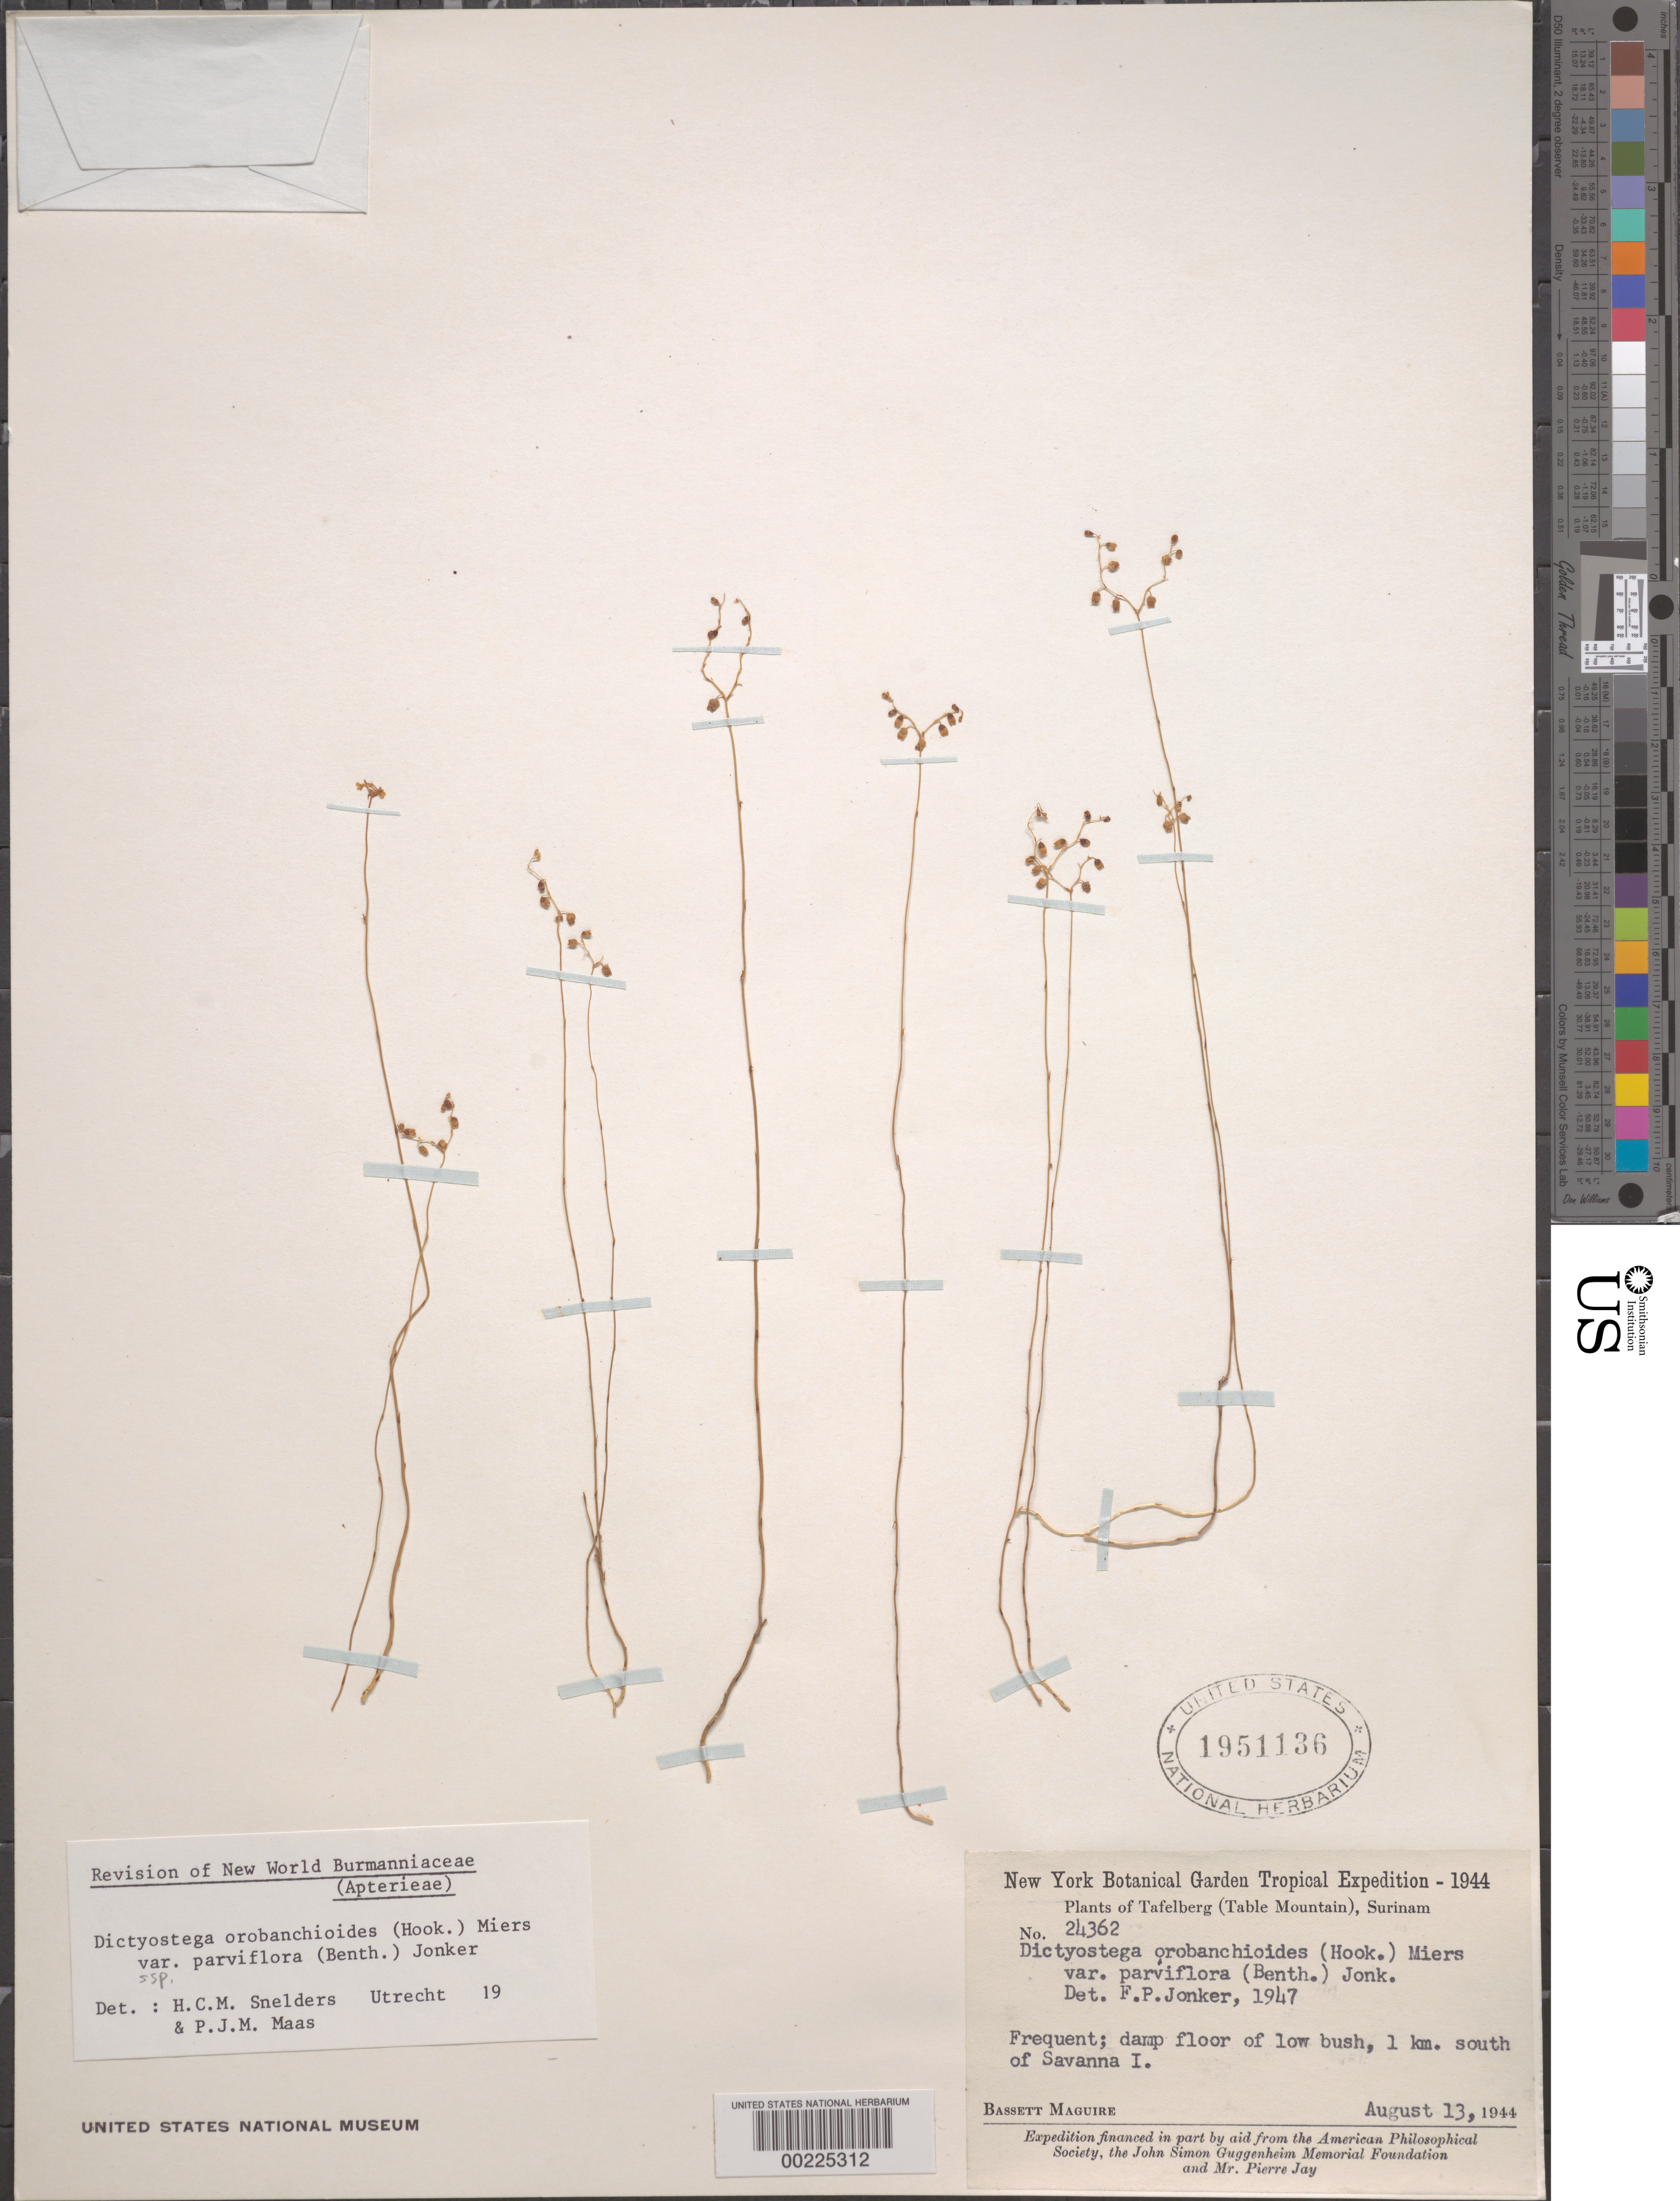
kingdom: Plantae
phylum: Tracheophyta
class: Liliopsida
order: Dioscoreales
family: Burmanniaceae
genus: Dictyostega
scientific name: Dictyostega orobanchoides subsp. parviflora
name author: (Benth.) Snelders & Maas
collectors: B. Maguire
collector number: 24362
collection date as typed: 13 Aug 1944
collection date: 1944-08-13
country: Suriname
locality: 1 km s of savanna i.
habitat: Damp floor of low bush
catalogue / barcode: US 1951136